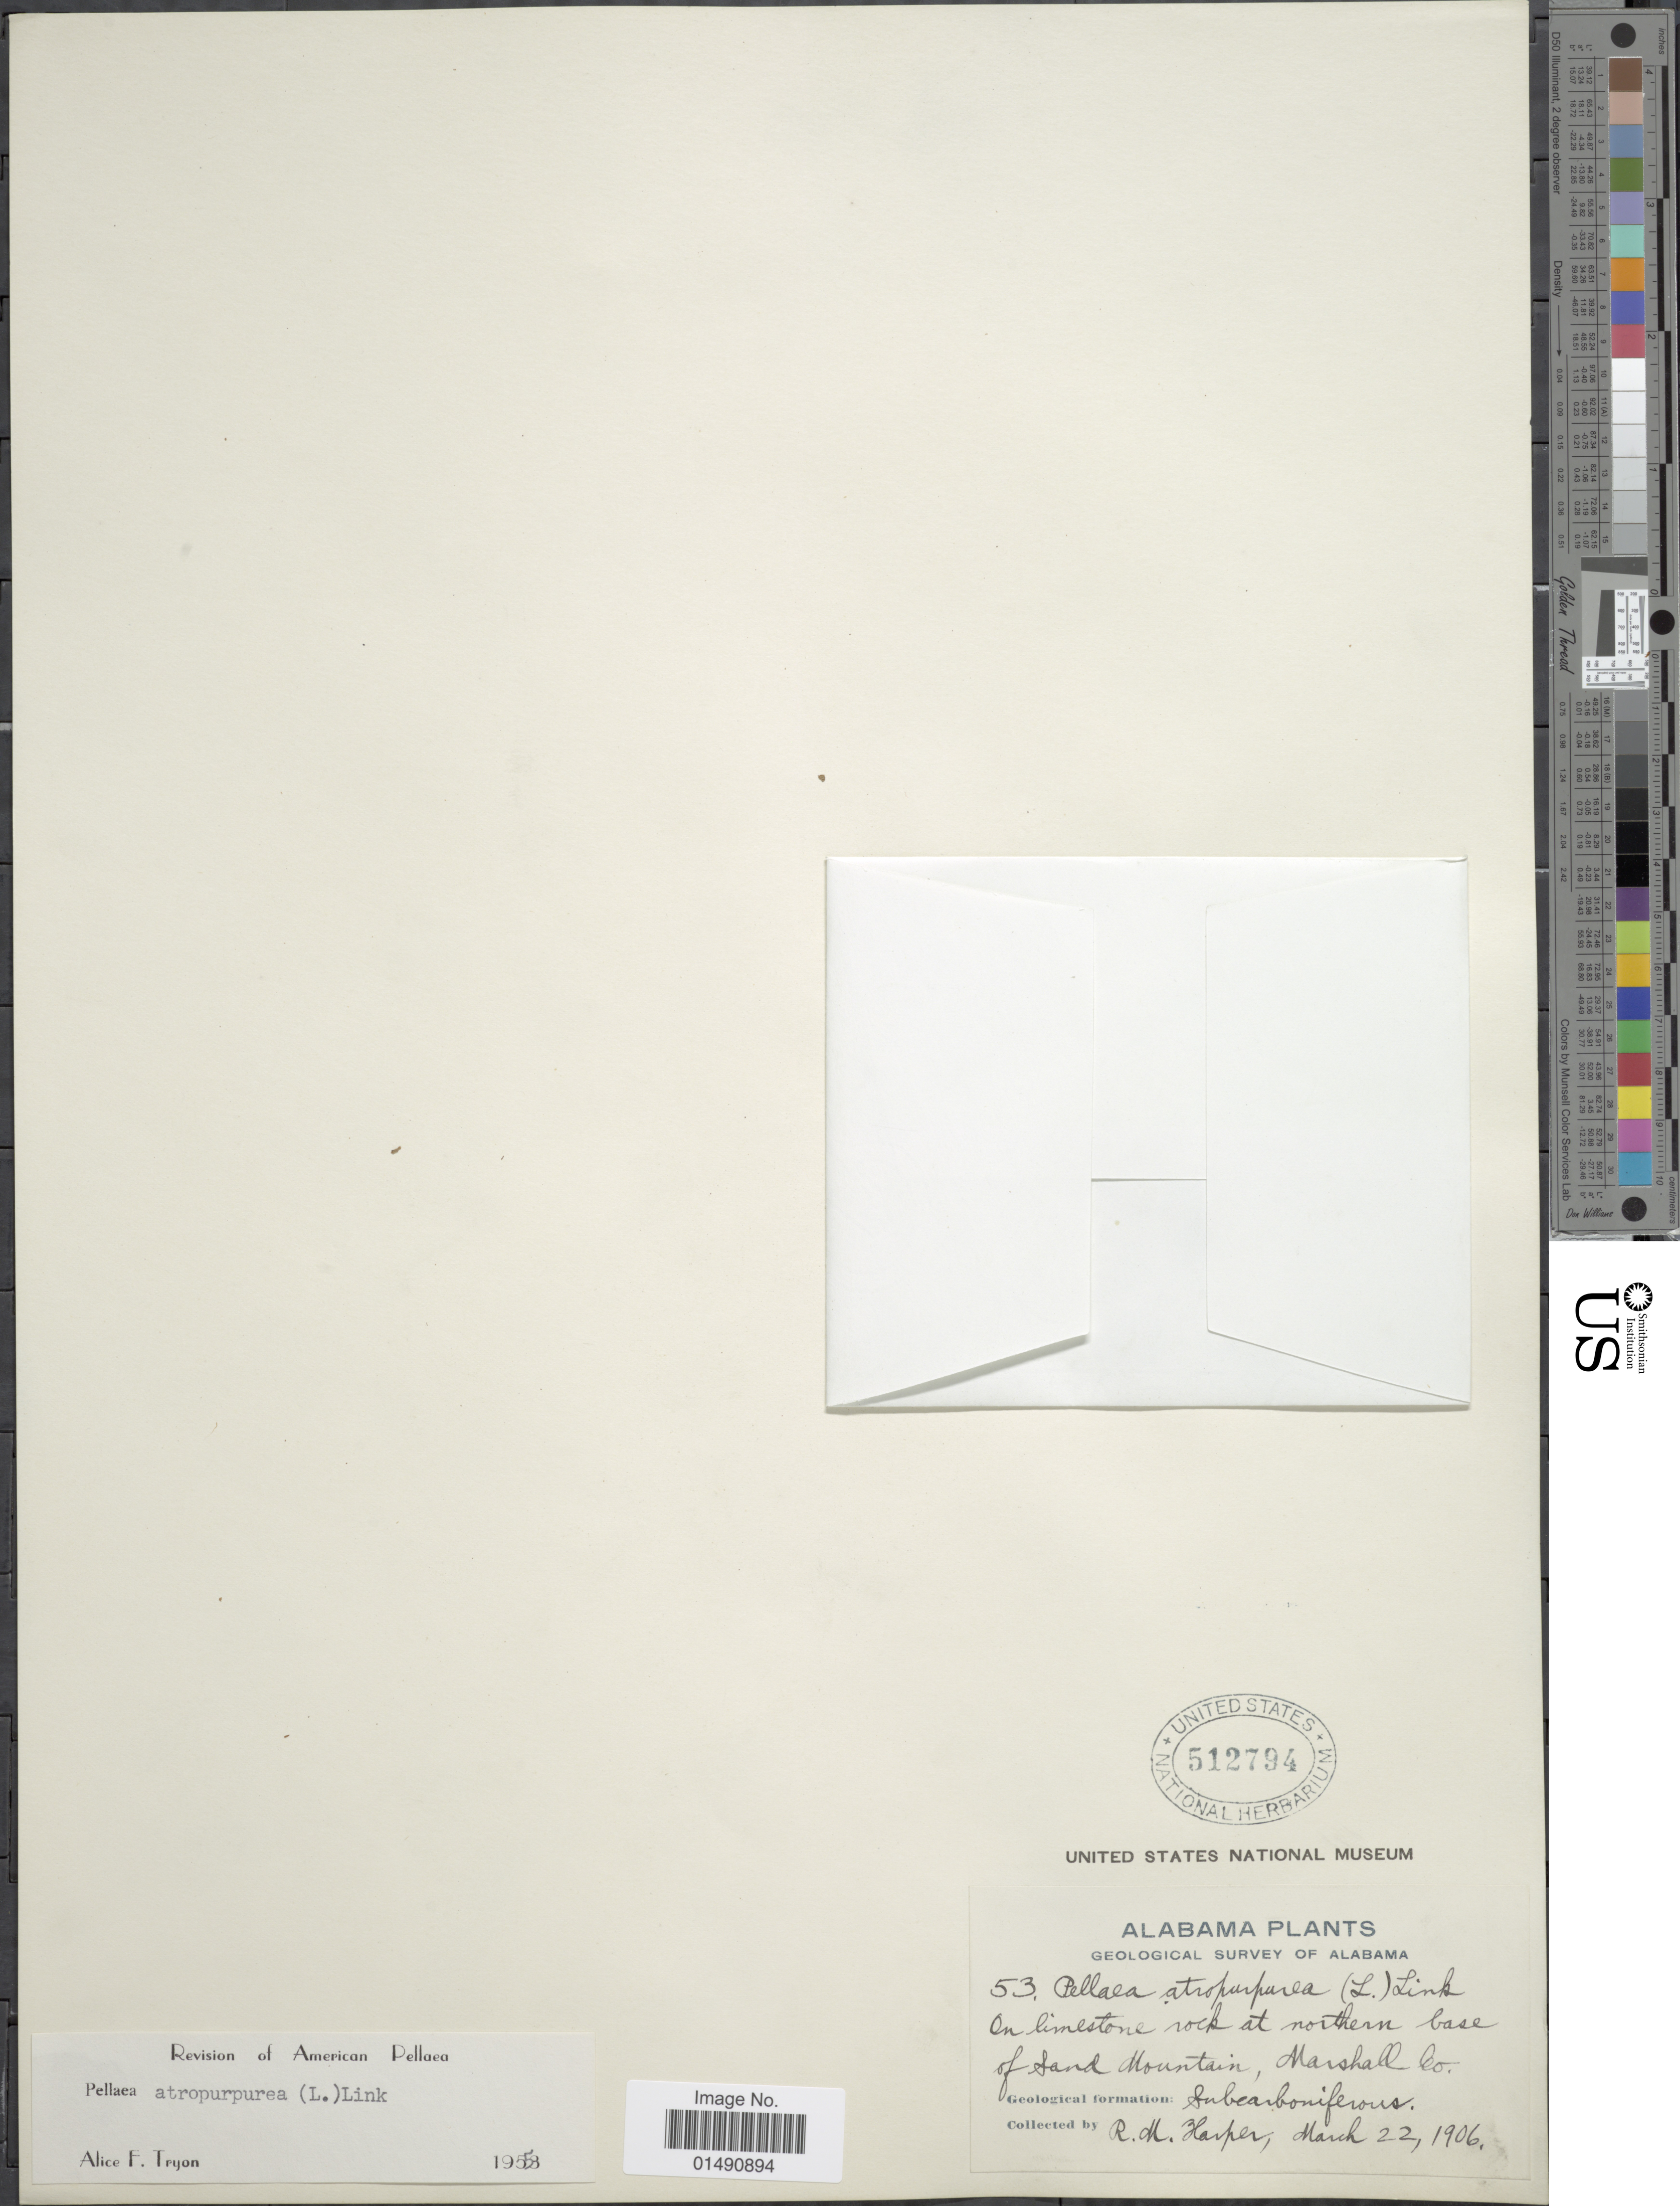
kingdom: Plantae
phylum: Tracheophyta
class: Polypodiopsida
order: Polypodiales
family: Pteridaceae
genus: Pellaea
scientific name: Pellaea atropurpurea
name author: (L.) Link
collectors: R. M. Harper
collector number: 53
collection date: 1906-03-22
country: United States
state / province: Alabama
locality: On limestibe rock at Northern base of Sand Mountain, Marshall Co.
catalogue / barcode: US 512794